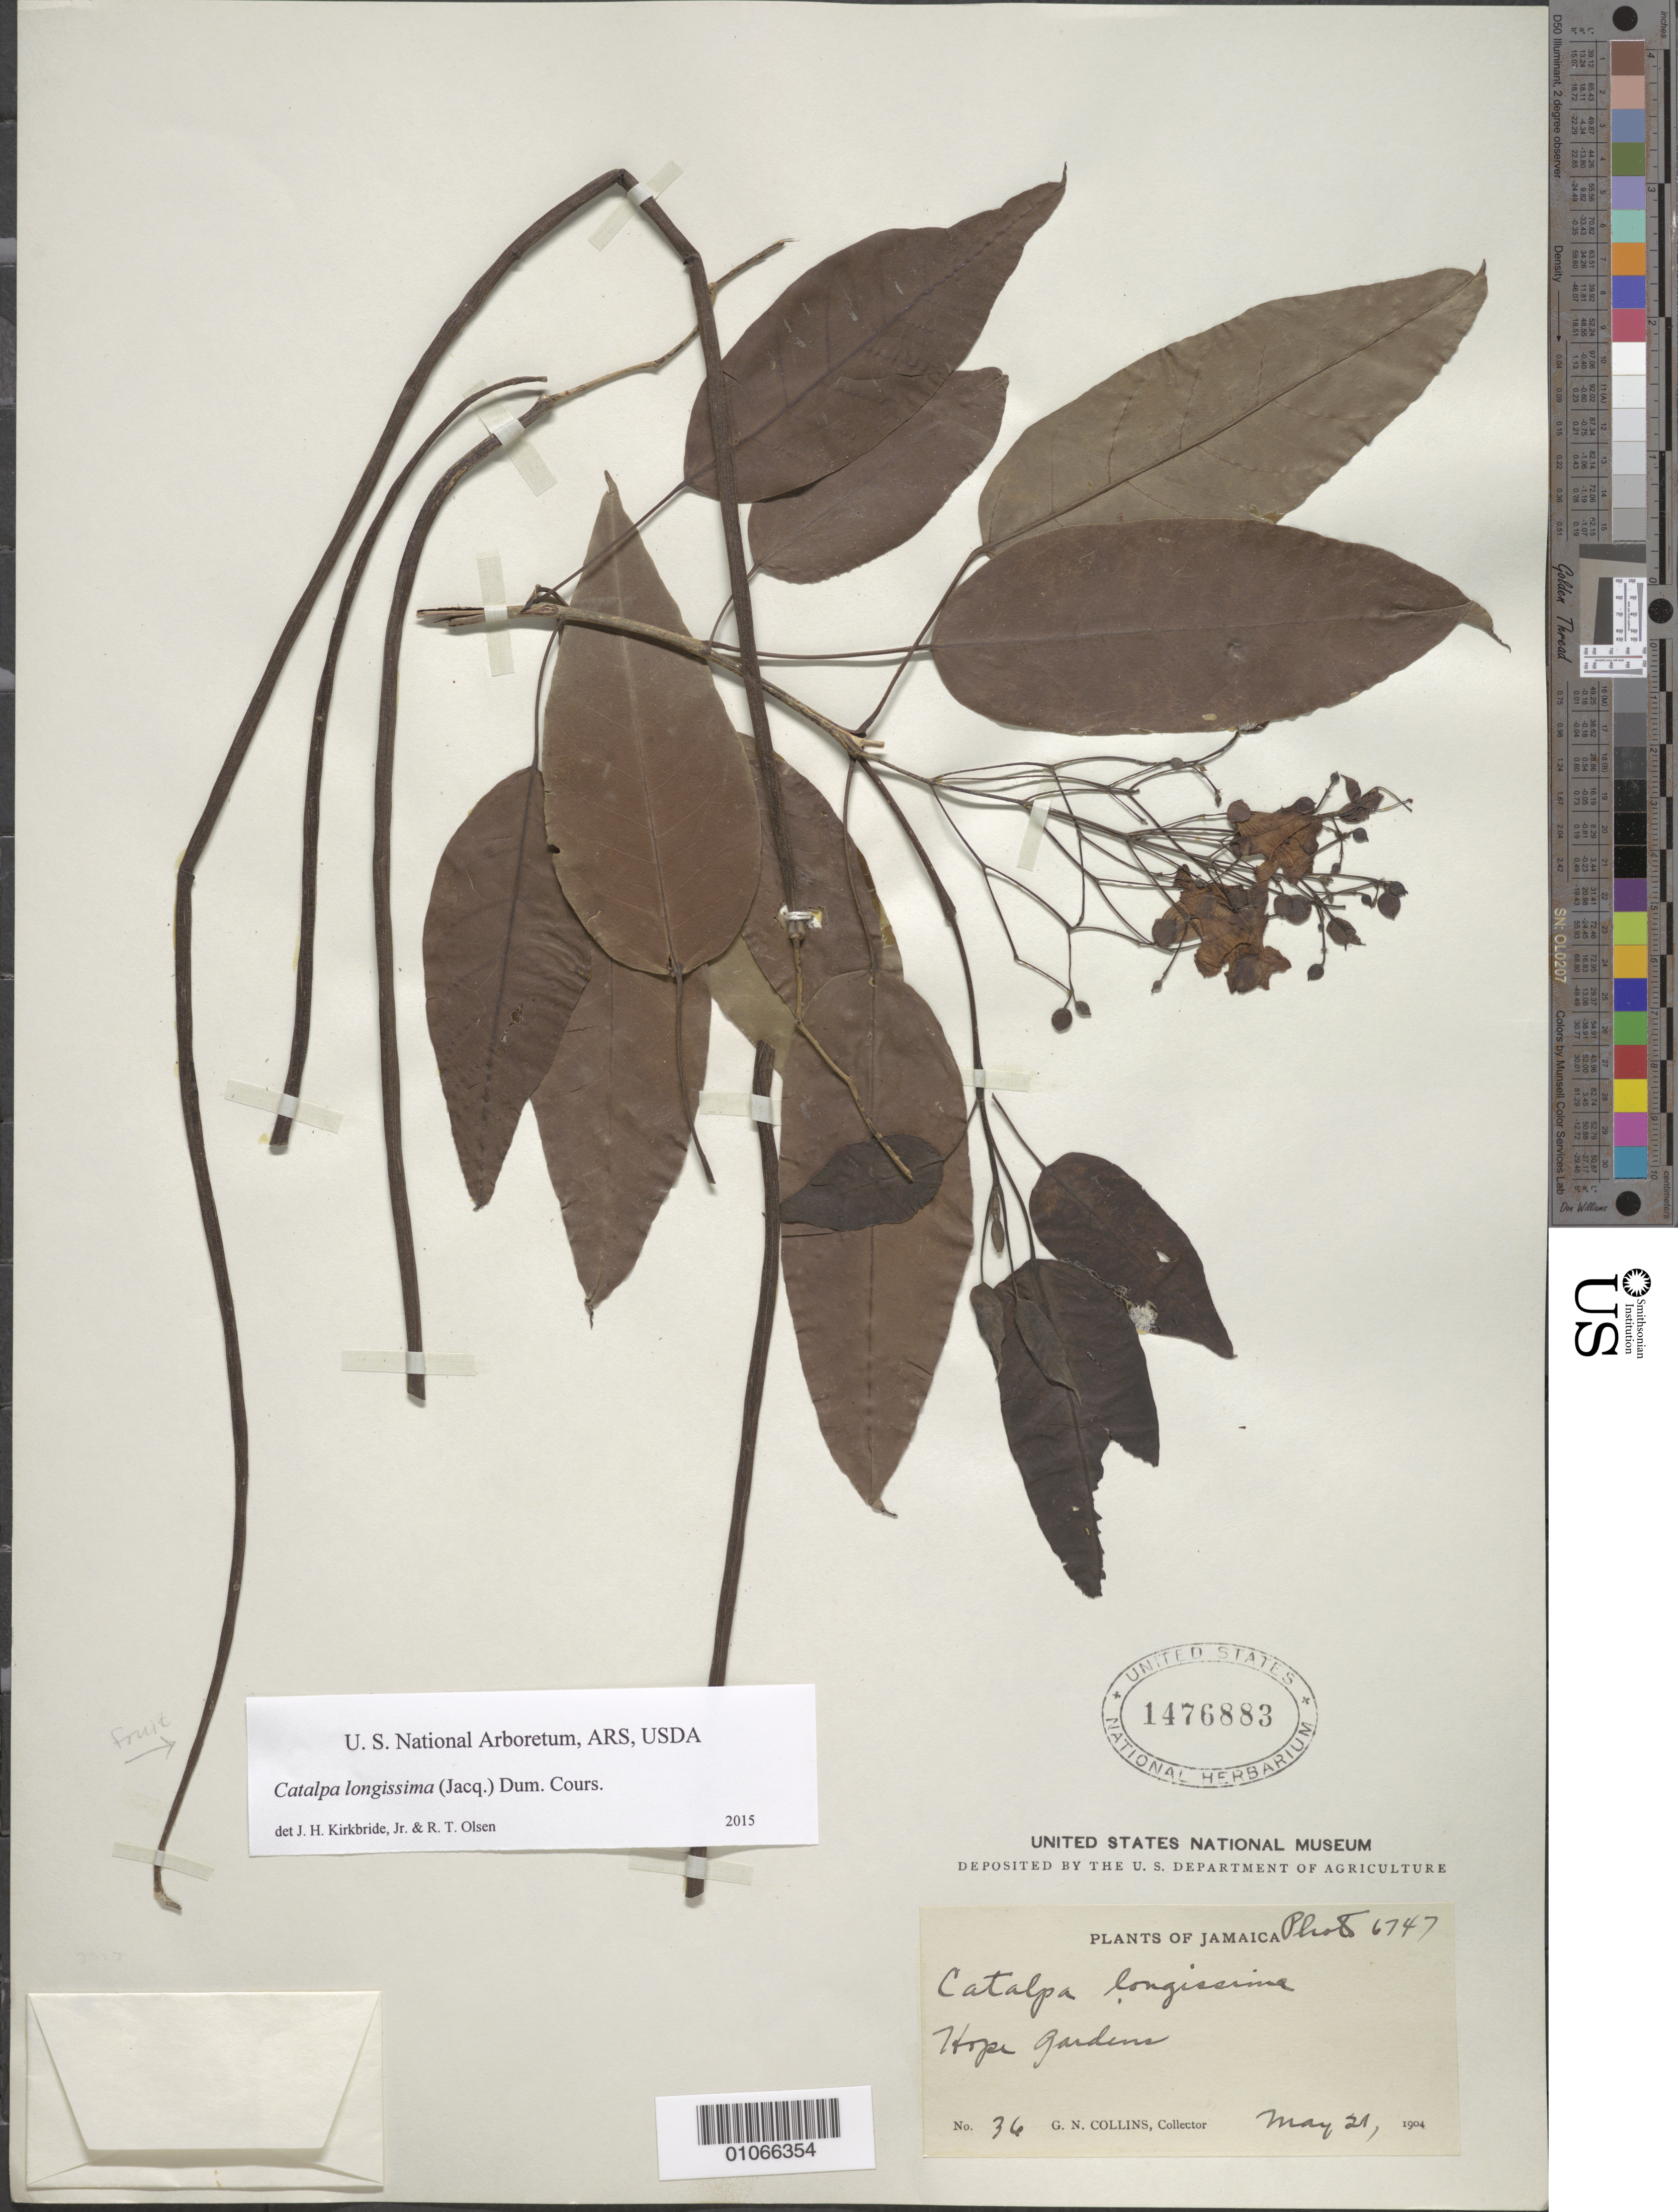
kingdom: Plantae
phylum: Tracheophyta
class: Magnoliopsida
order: Lamiales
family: Bignoniaceae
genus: Catalpa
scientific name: Catalpa longissima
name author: (Jacq.) Dum. Cours.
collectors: G. Collins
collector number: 36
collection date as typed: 21 May 1904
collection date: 1904-05-21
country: Jamaica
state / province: Kingston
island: Jamaica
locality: Hope gardens.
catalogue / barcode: US 1476883